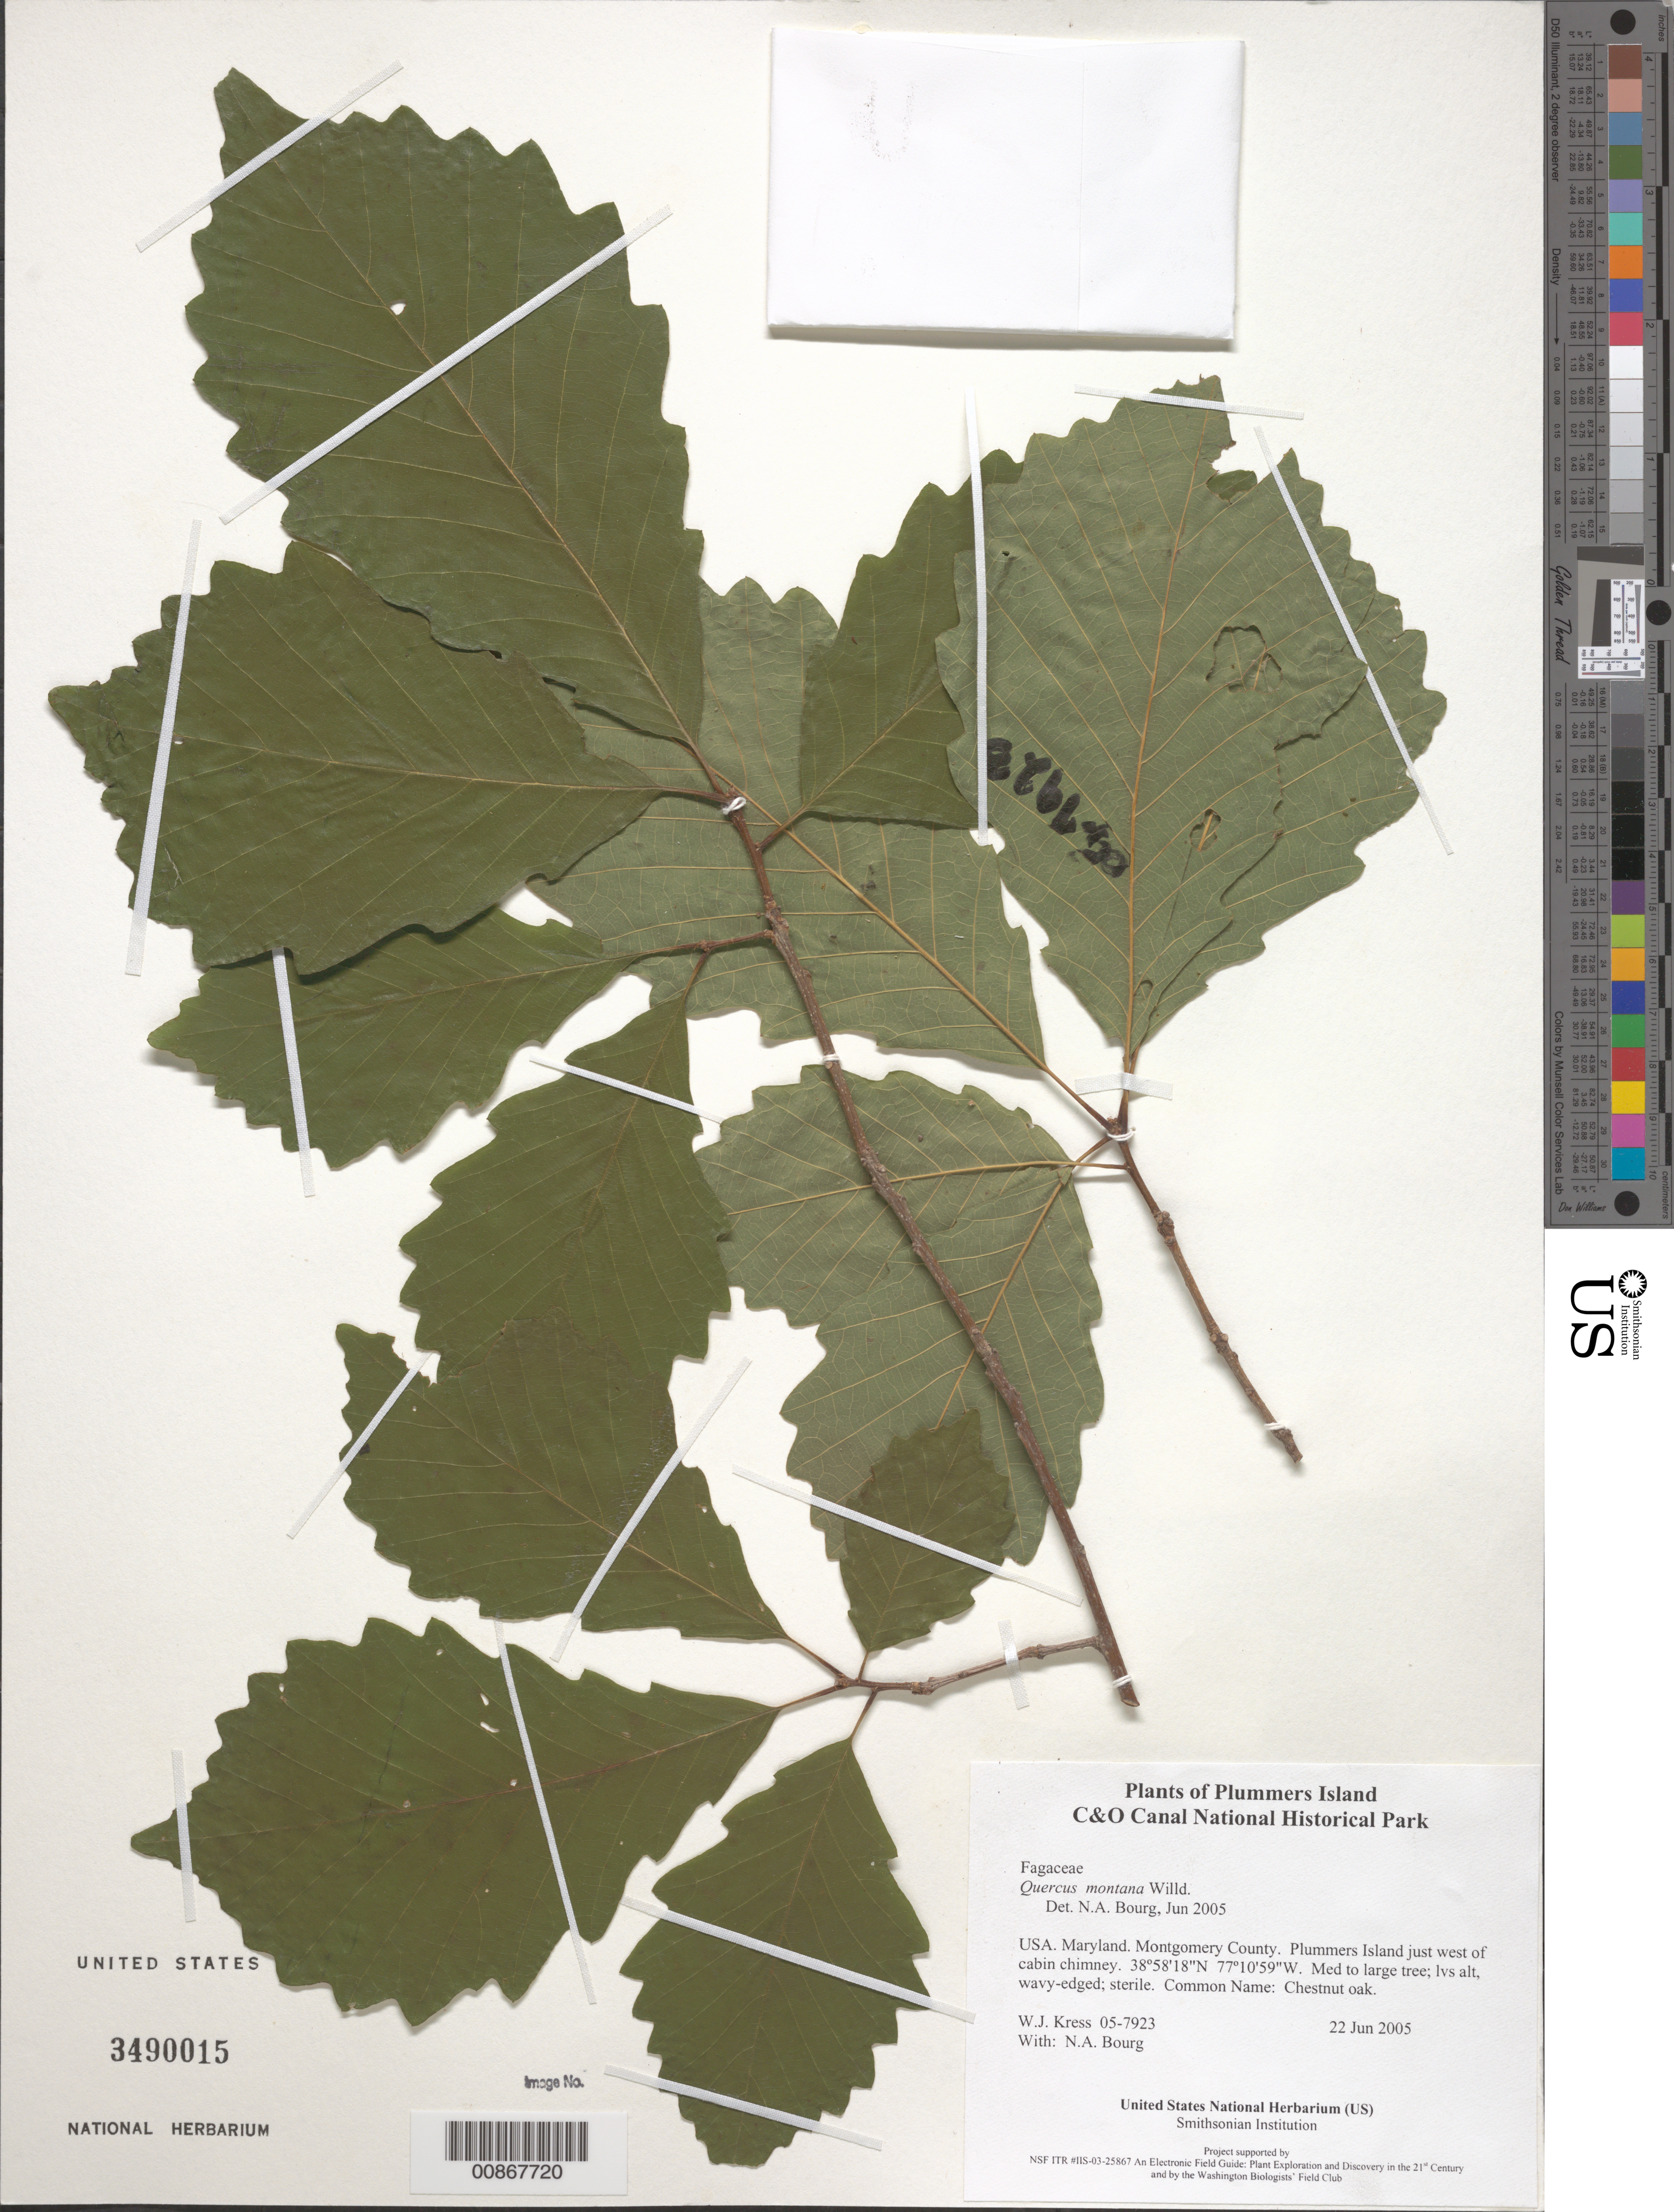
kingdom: Plantae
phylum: Tracheophyta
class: Magnoliopsida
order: Fagales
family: Fagaceae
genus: Quercus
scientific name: Quercus montana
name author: Willd.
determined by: Bourg, N. A.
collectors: W. J. Kress & N. A. Bourg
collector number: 05-7923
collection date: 2005-06-22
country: United States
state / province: Maryland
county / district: Montgomery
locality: Chesapeake and Ohio Canal National Historical Park, Plummers Island just west of cabin chimney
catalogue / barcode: US 3490015